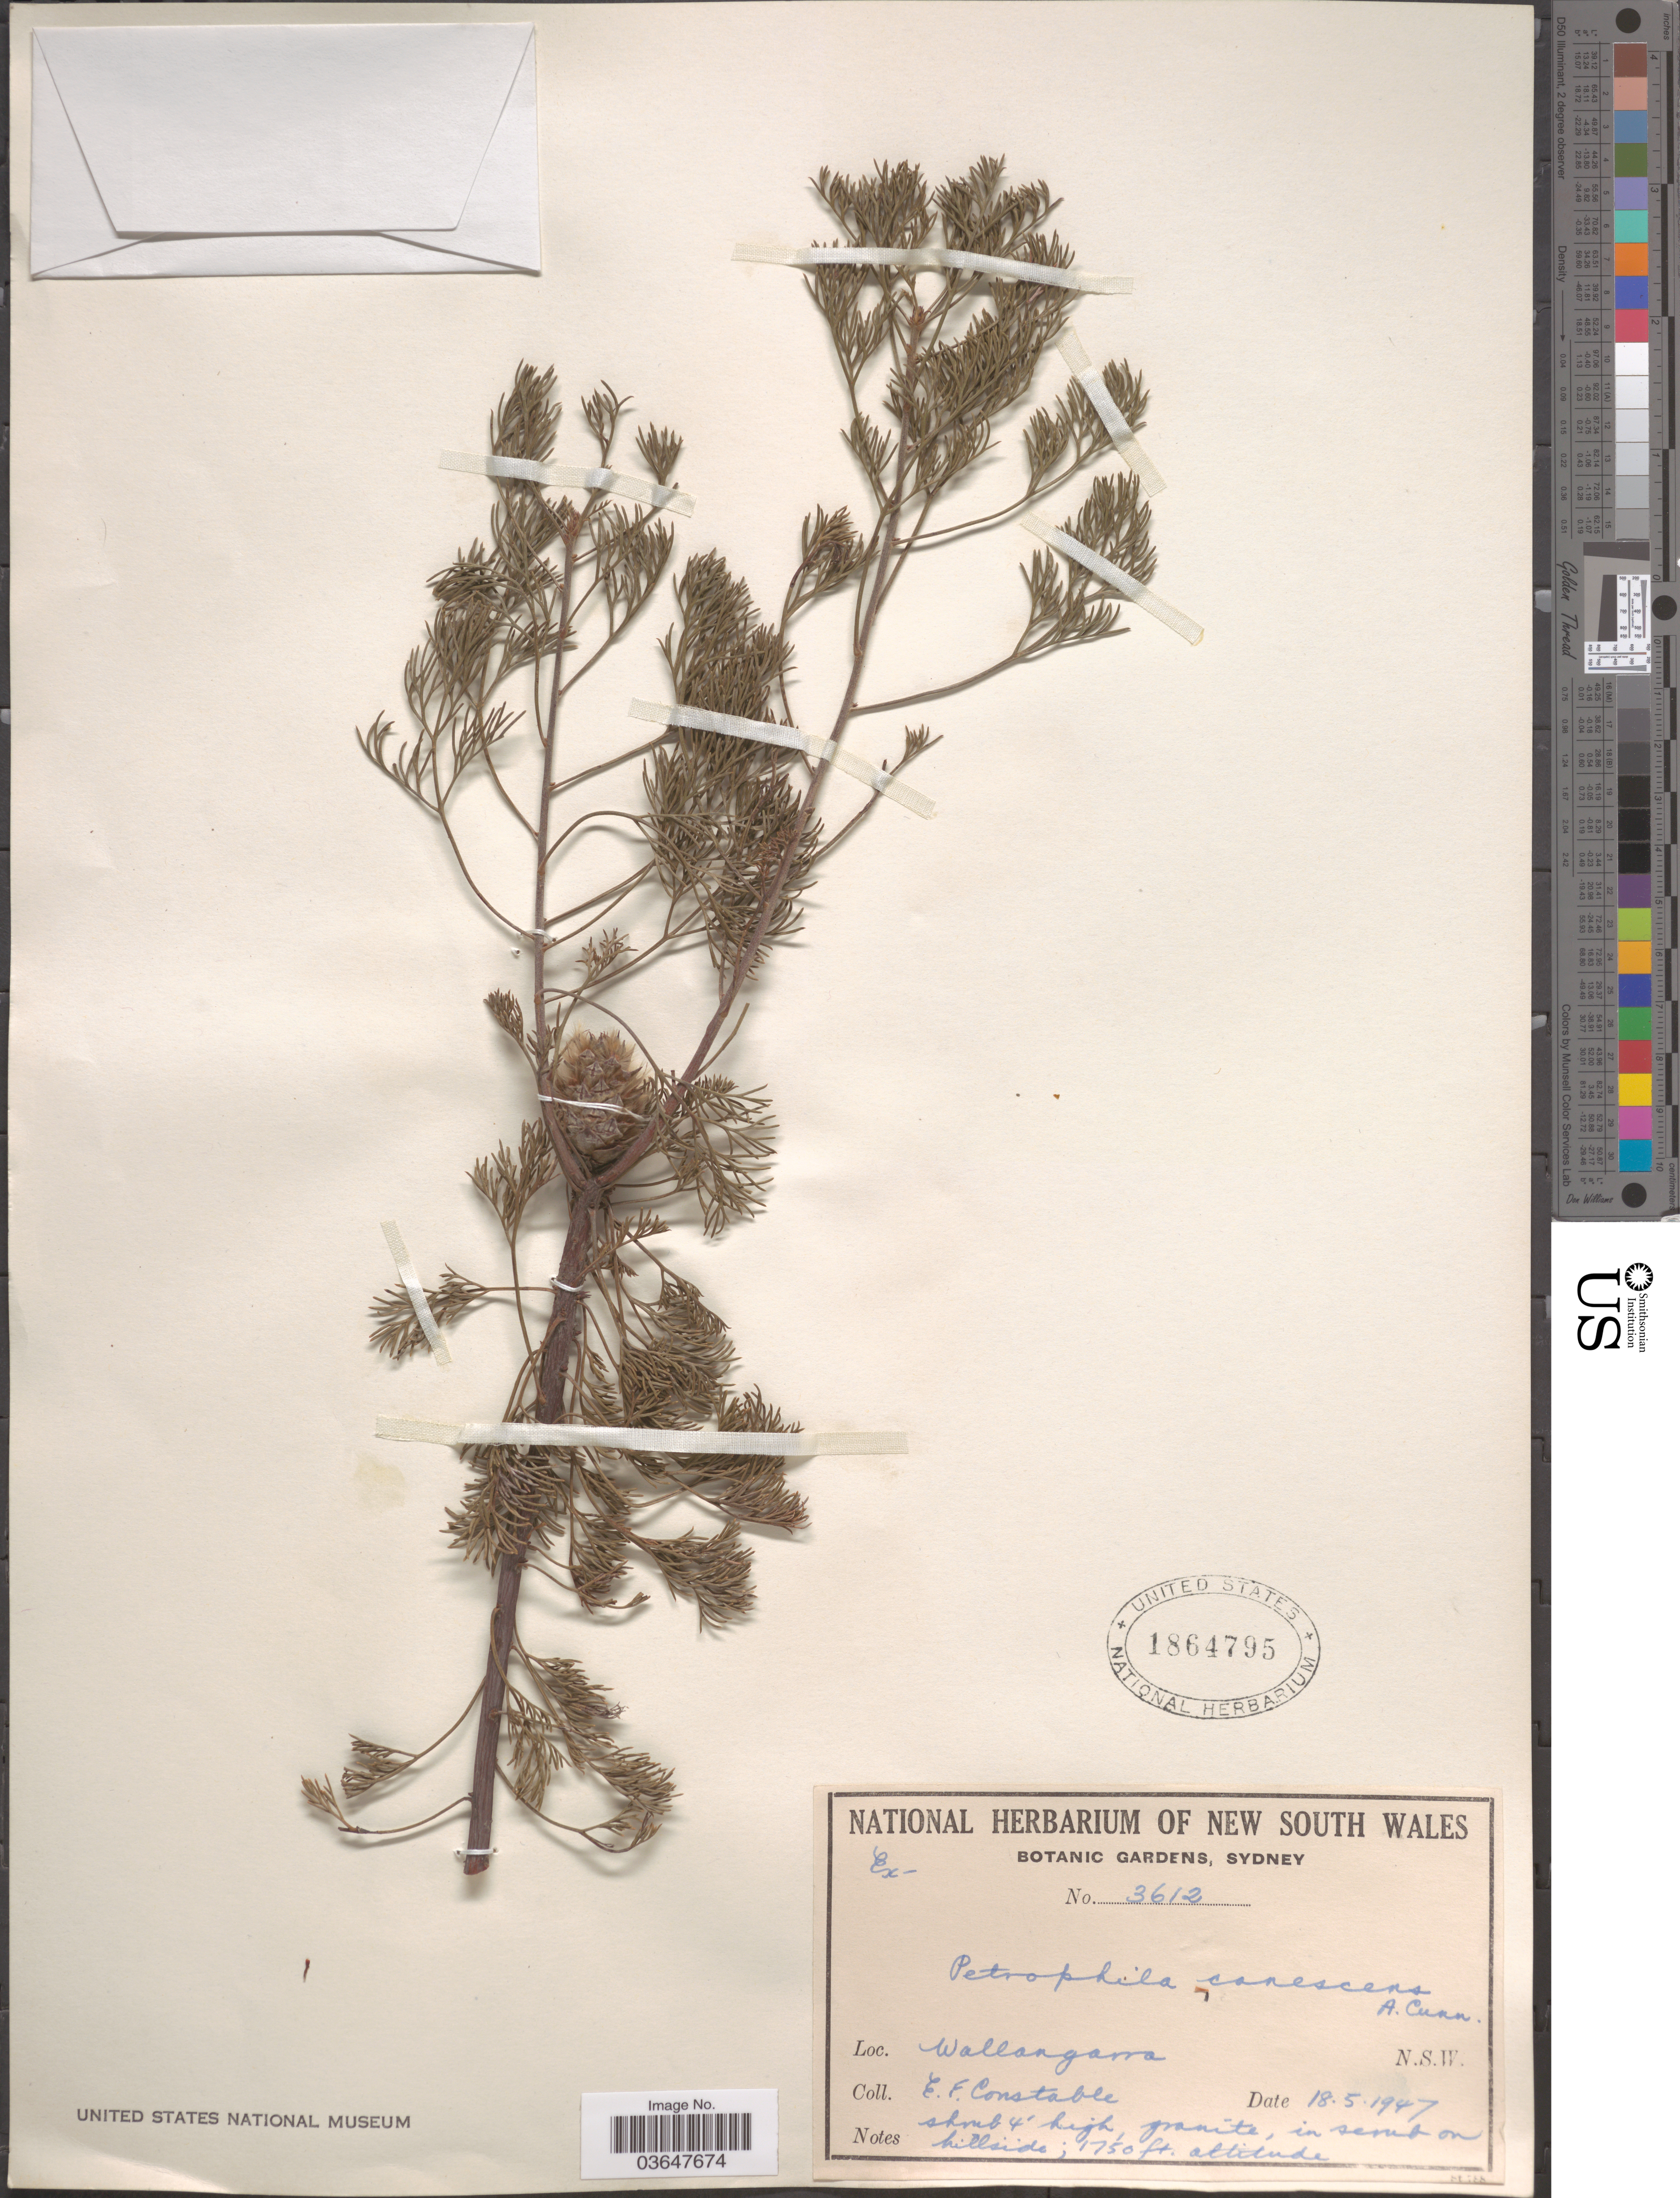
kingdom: Plantae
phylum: Tracheophyta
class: Magnoliopsida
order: Proteales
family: Proteaceae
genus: Petrophile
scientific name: Petrophile canescens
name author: A. Cunn. ex R. Br.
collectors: E. F. Constable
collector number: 3612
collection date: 1947-05-18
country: Australia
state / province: New South Wales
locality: Wallangarra N.S.W.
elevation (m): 533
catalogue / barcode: US 1864795